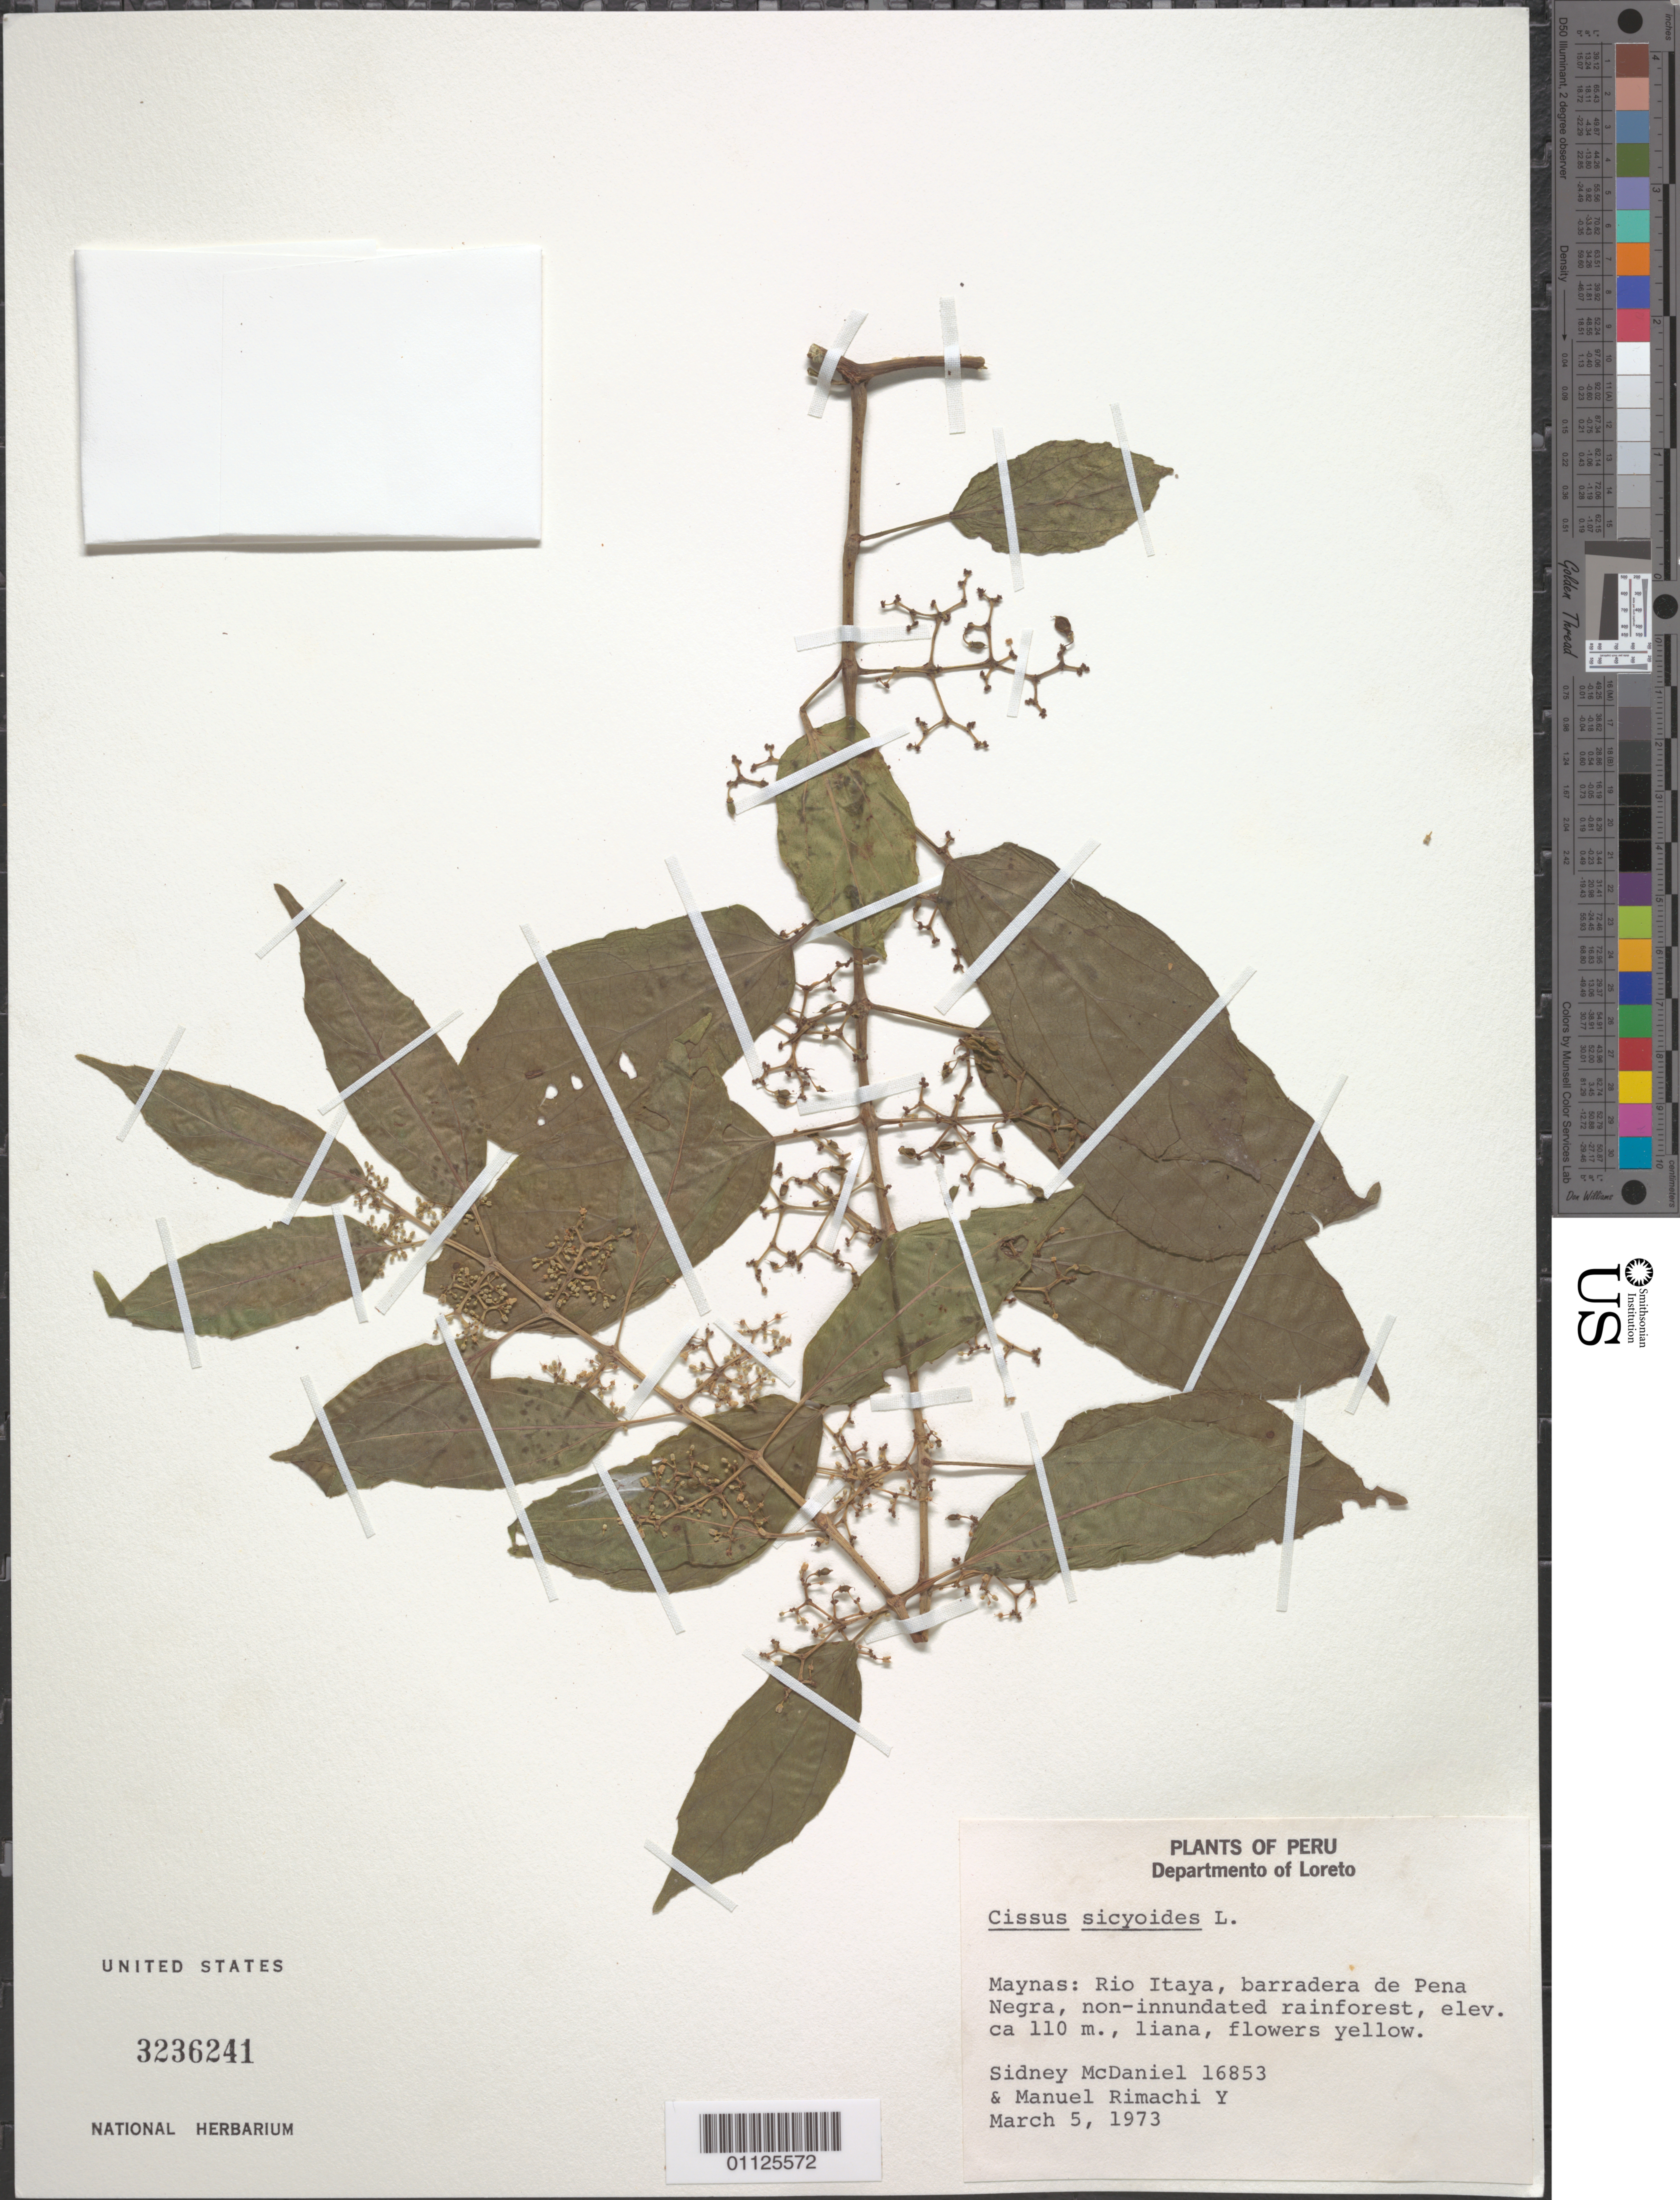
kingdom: Plantae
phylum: Tracheophyta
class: Magnoliopsida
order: Vitales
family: Vitaceae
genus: Cissus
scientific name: Cissus verticillata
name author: (L.) Nicolson & C.E. Jarvis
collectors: S. McDaniel & M. Rimachi Y.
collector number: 16853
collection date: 1973-03-05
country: Peru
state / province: Loreto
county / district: Maynas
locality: Rio Itaya, barradera de Pena Negra.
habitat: Non- innundated rainforest, liana.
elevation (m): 110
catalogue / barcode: US 3236241